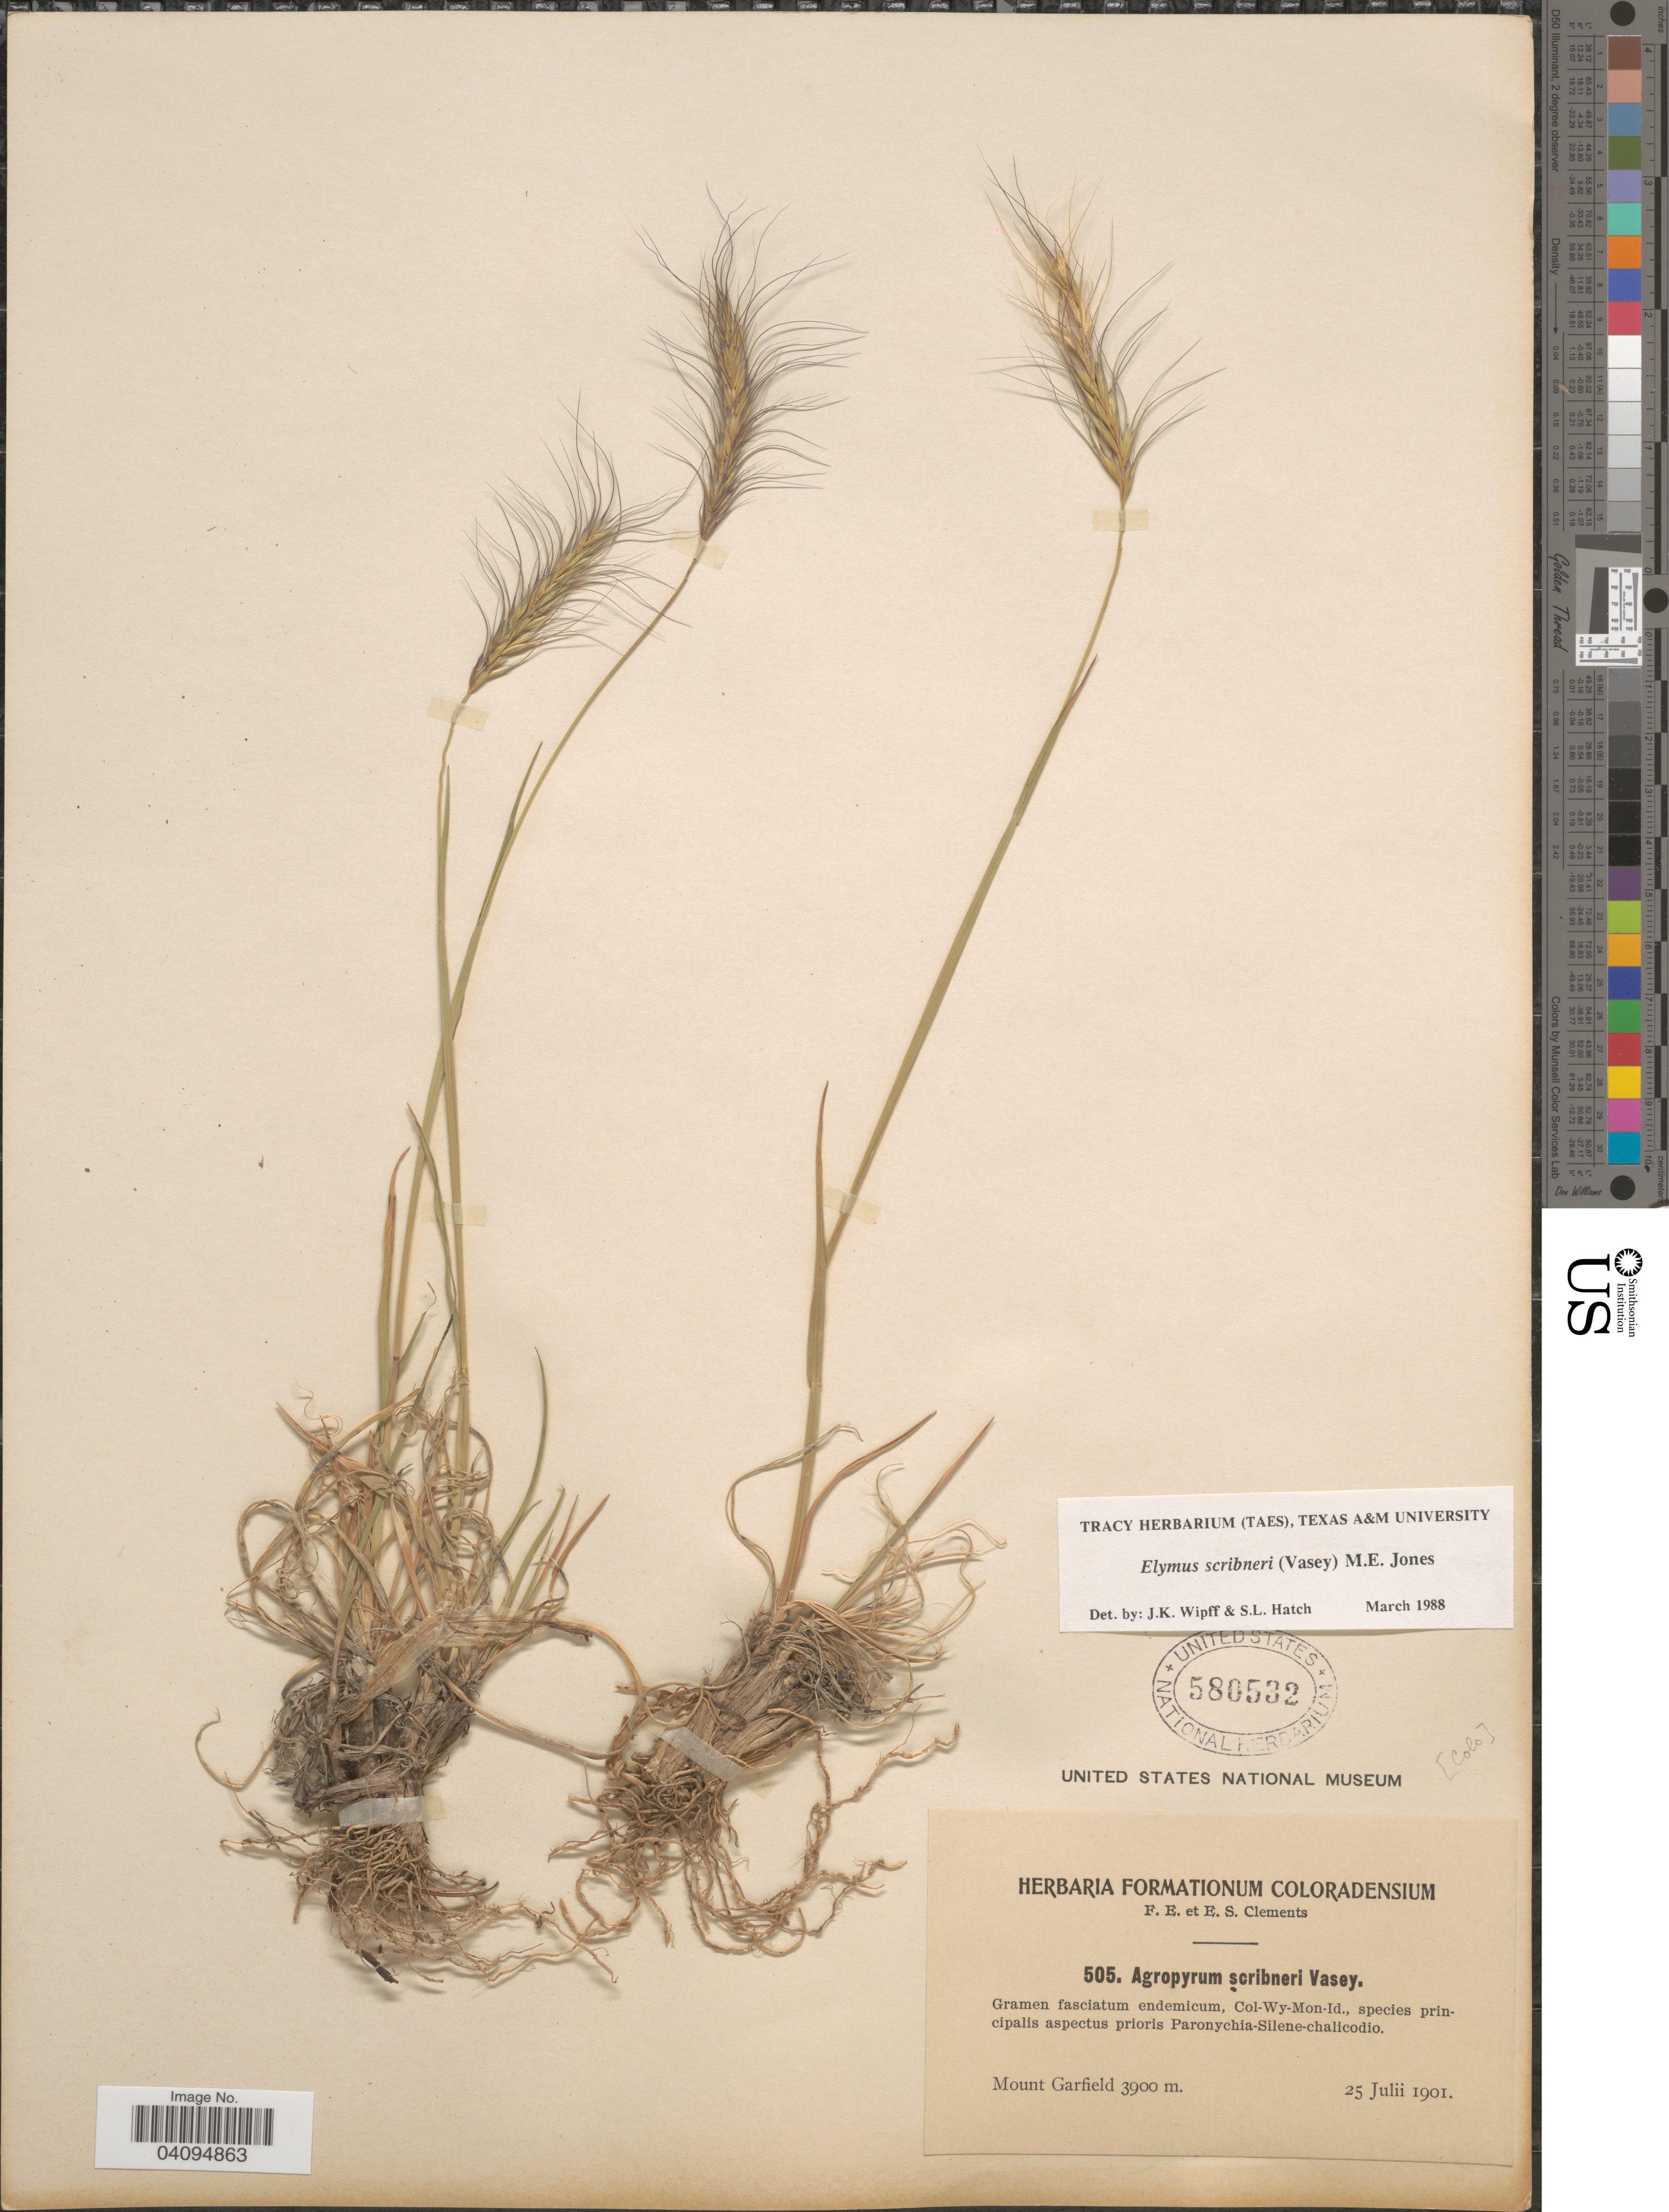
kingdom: Plantae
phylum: Tracheophyta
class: Liliopsida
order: Poales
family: Poaceae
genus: Elymus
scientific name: Elymus scribneri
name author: (Vasey) M.E. Jones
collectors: F. E. Clements & E. S. Clements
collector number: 505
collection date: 1901-07-25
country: United States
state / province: Colorado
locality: Mount Garfield.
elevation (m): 3900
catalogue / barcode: US 580532